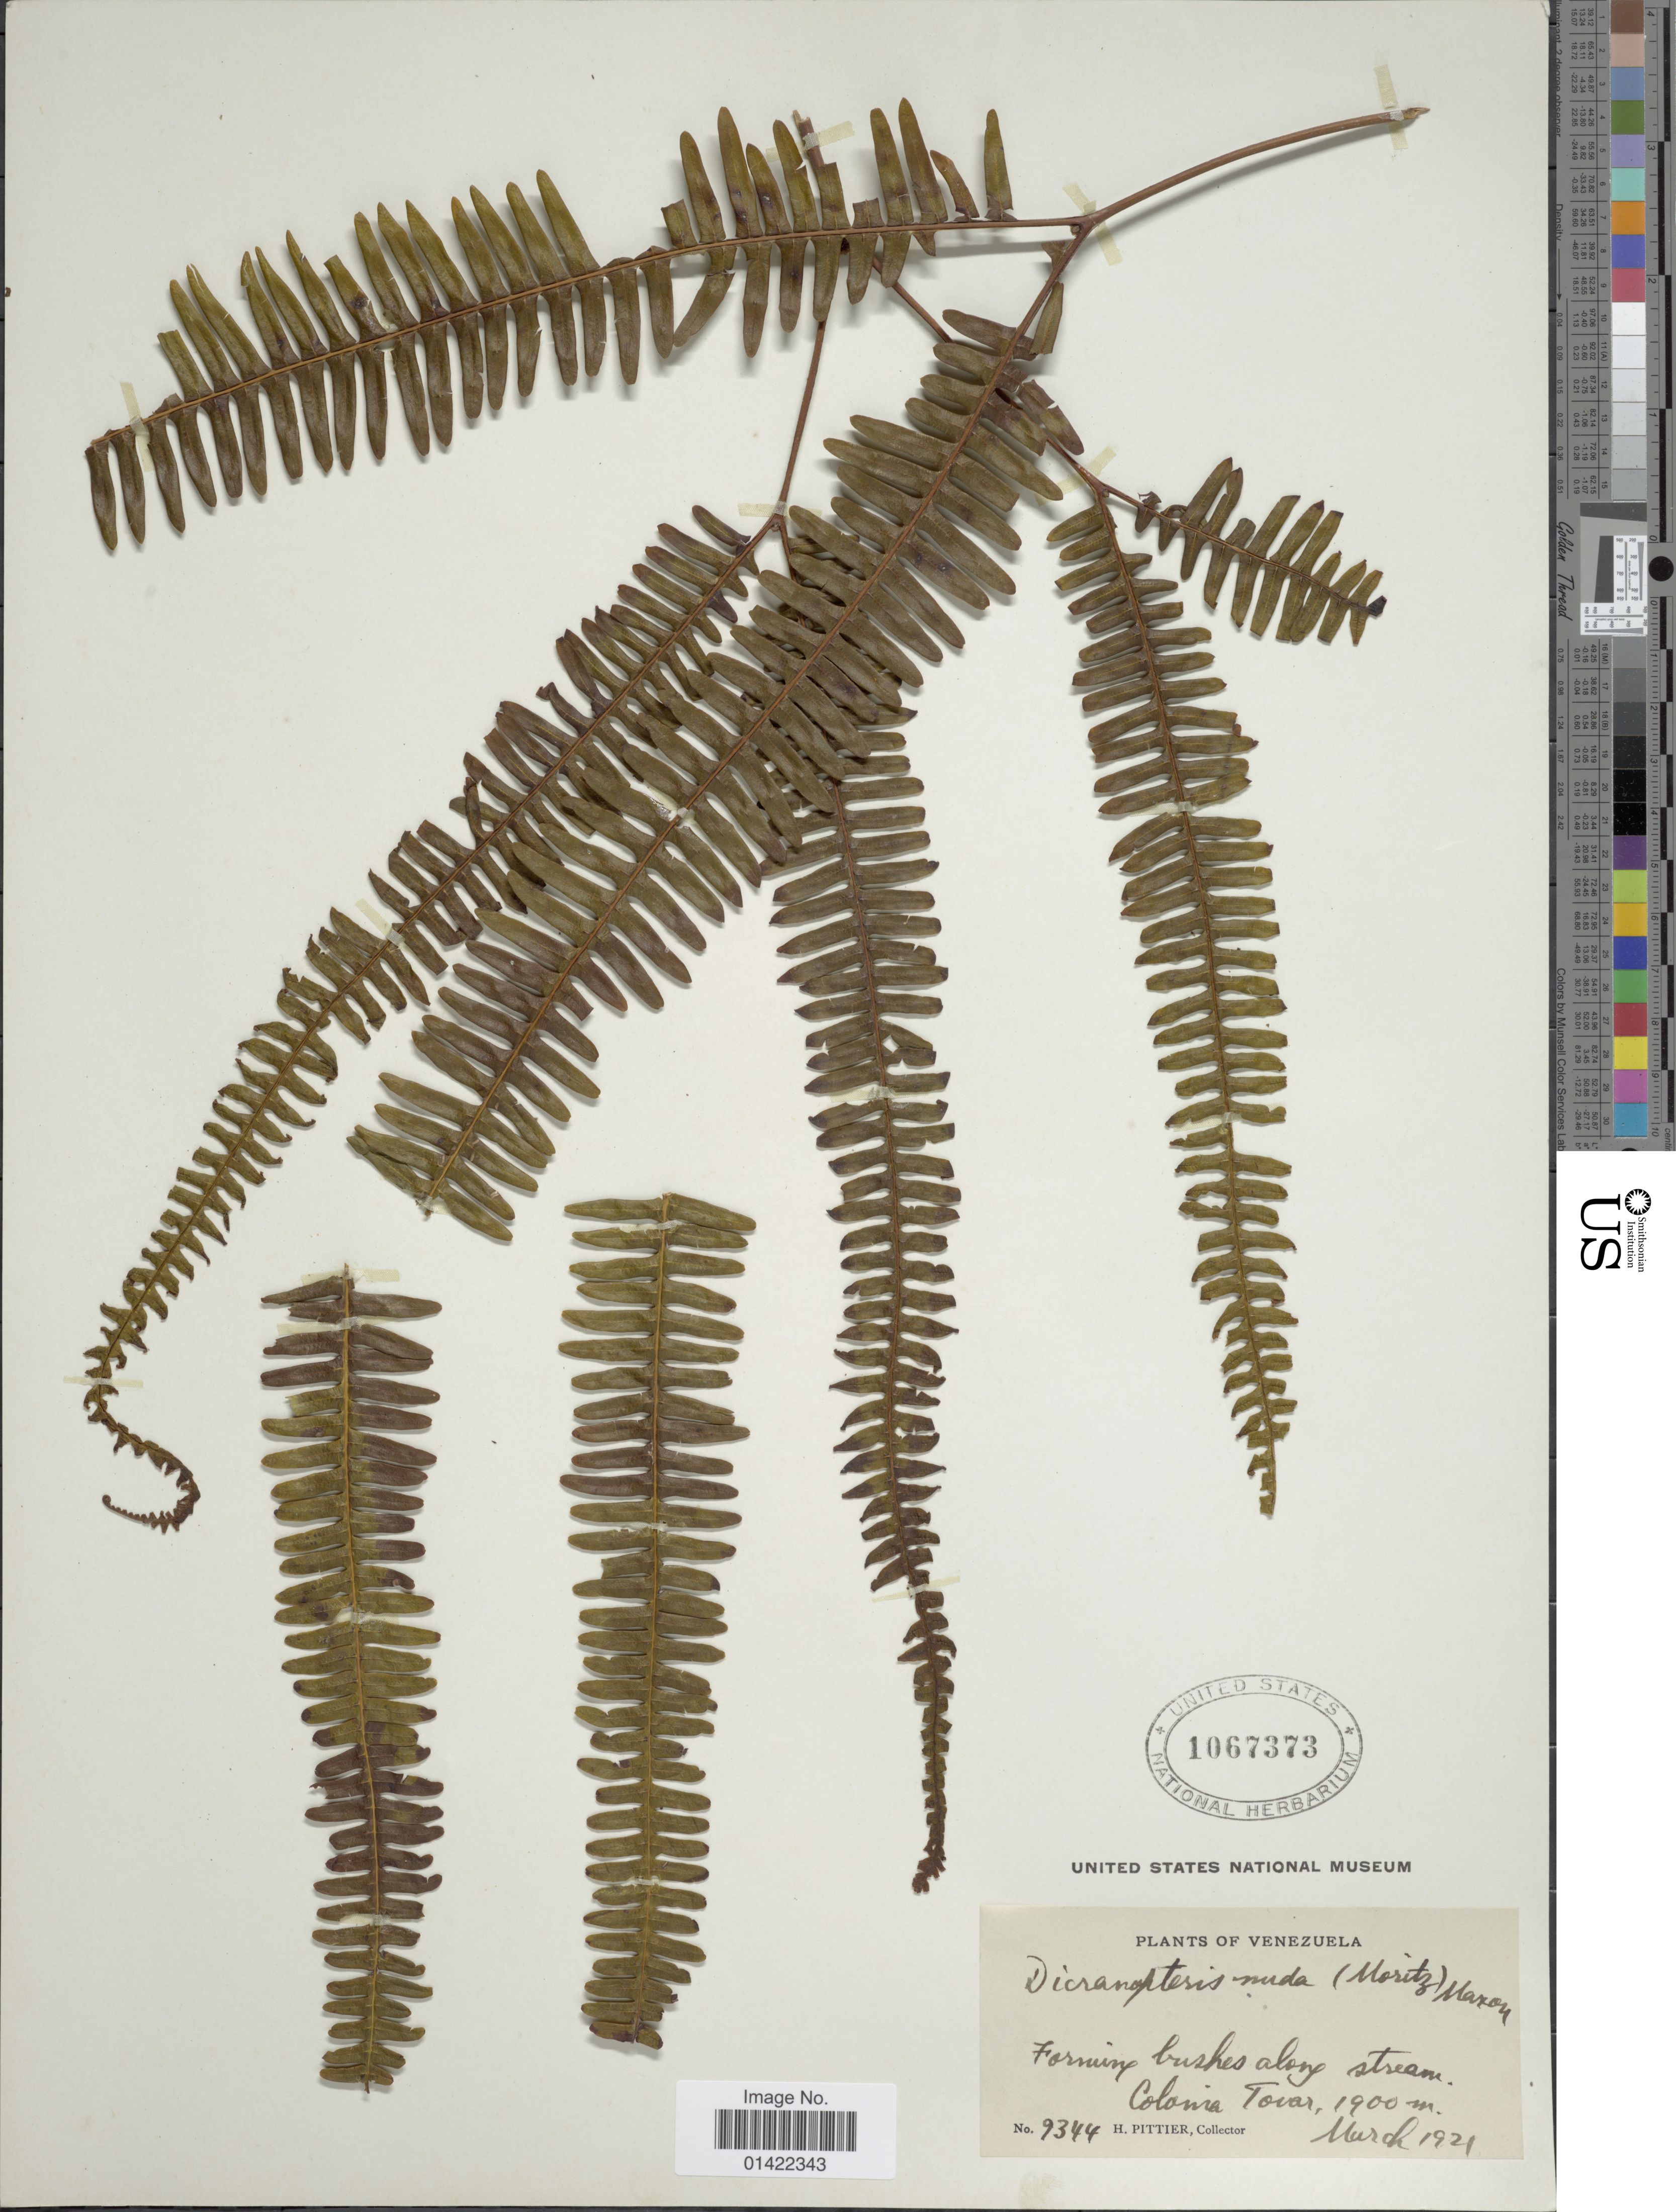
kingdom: Plantae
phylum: Tracheophyta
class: Polypodiopsida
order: Gleicheniales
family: Gleicheniaceae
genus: Sticherus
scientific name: Sticherus nudus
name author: (Moritz ex Reichardt) Nakai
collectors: H. F. Pittier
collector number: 9344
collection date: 1921-03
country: Venezuela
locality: Colonia Tovar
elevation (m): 1900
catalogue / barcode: US 1067373